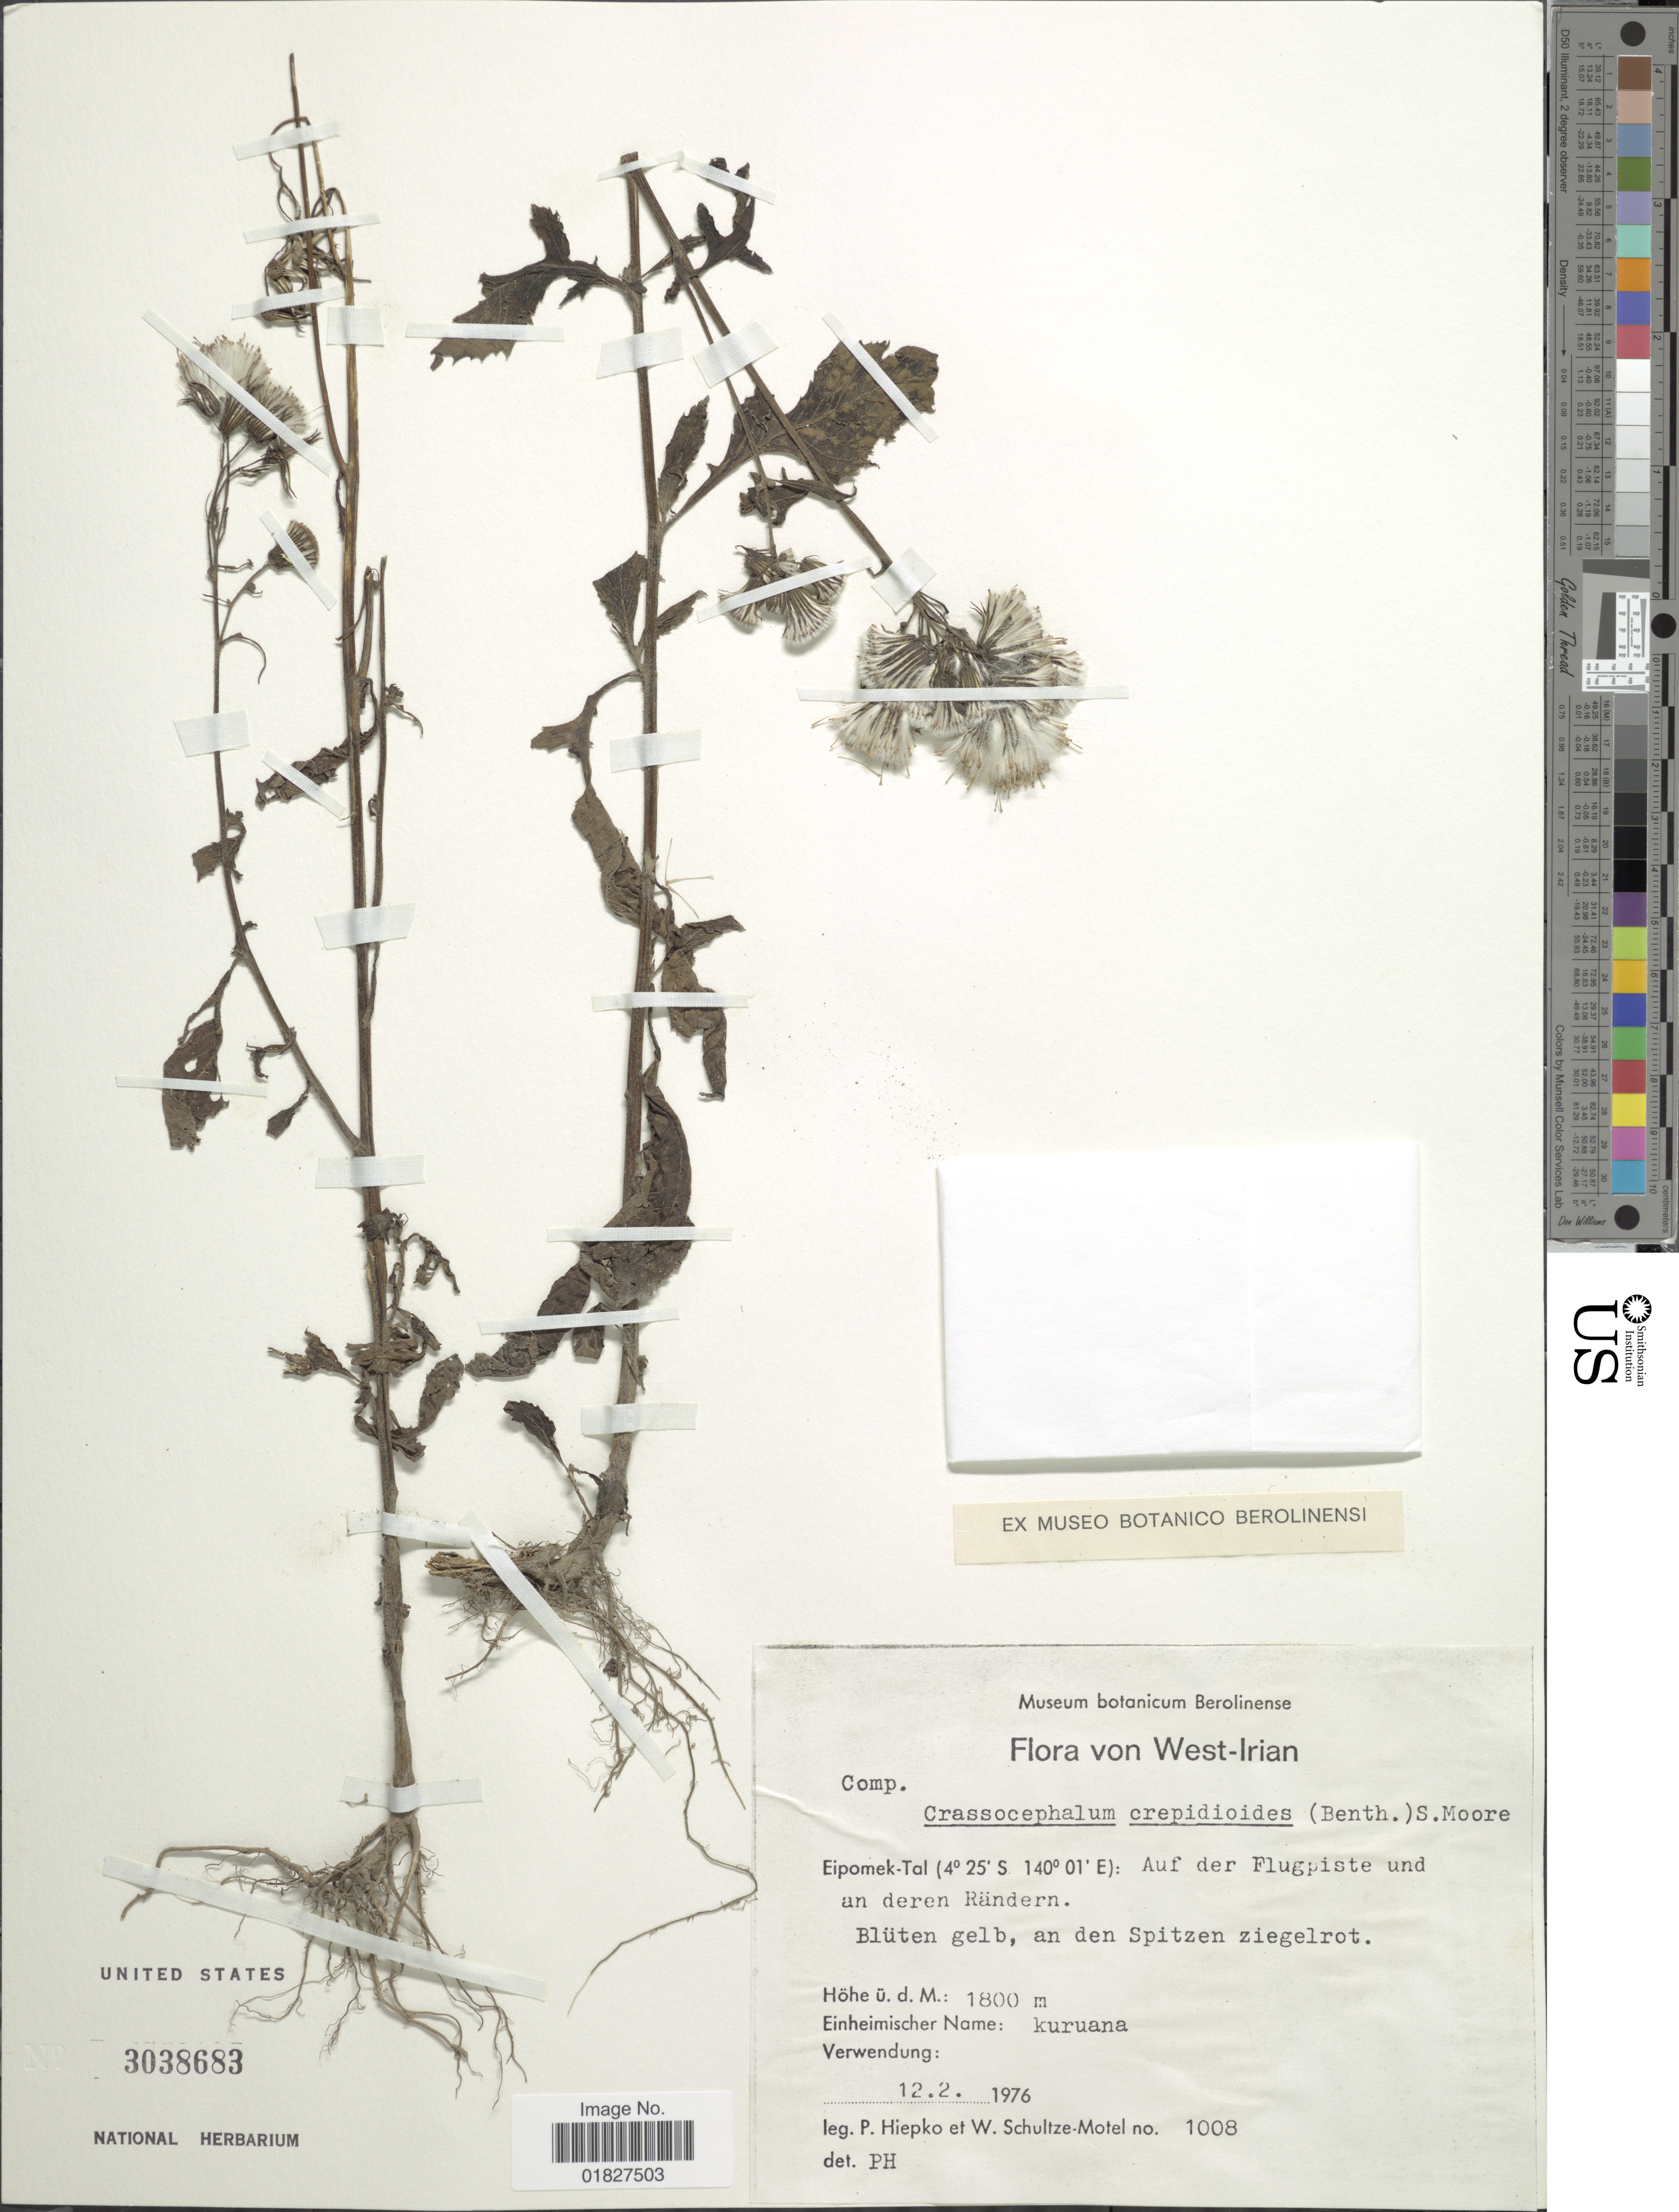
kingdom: Plantae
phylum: Tracheophyta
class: Magnoliopsida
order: Asterales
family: Asteraceae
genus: Crassocephalum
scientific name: Crassocephalum crepidioides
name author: (Benth.) S. Moore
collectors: P. H. Hiepko & W. Schultze-Motel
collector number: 1008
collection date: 1976-02-12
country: Indonesia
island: New Guinea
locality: West-Irian, Eipomek-Tal, auf der Flugpiste und an deren Randern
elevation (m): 1800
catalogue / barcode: US 3038683